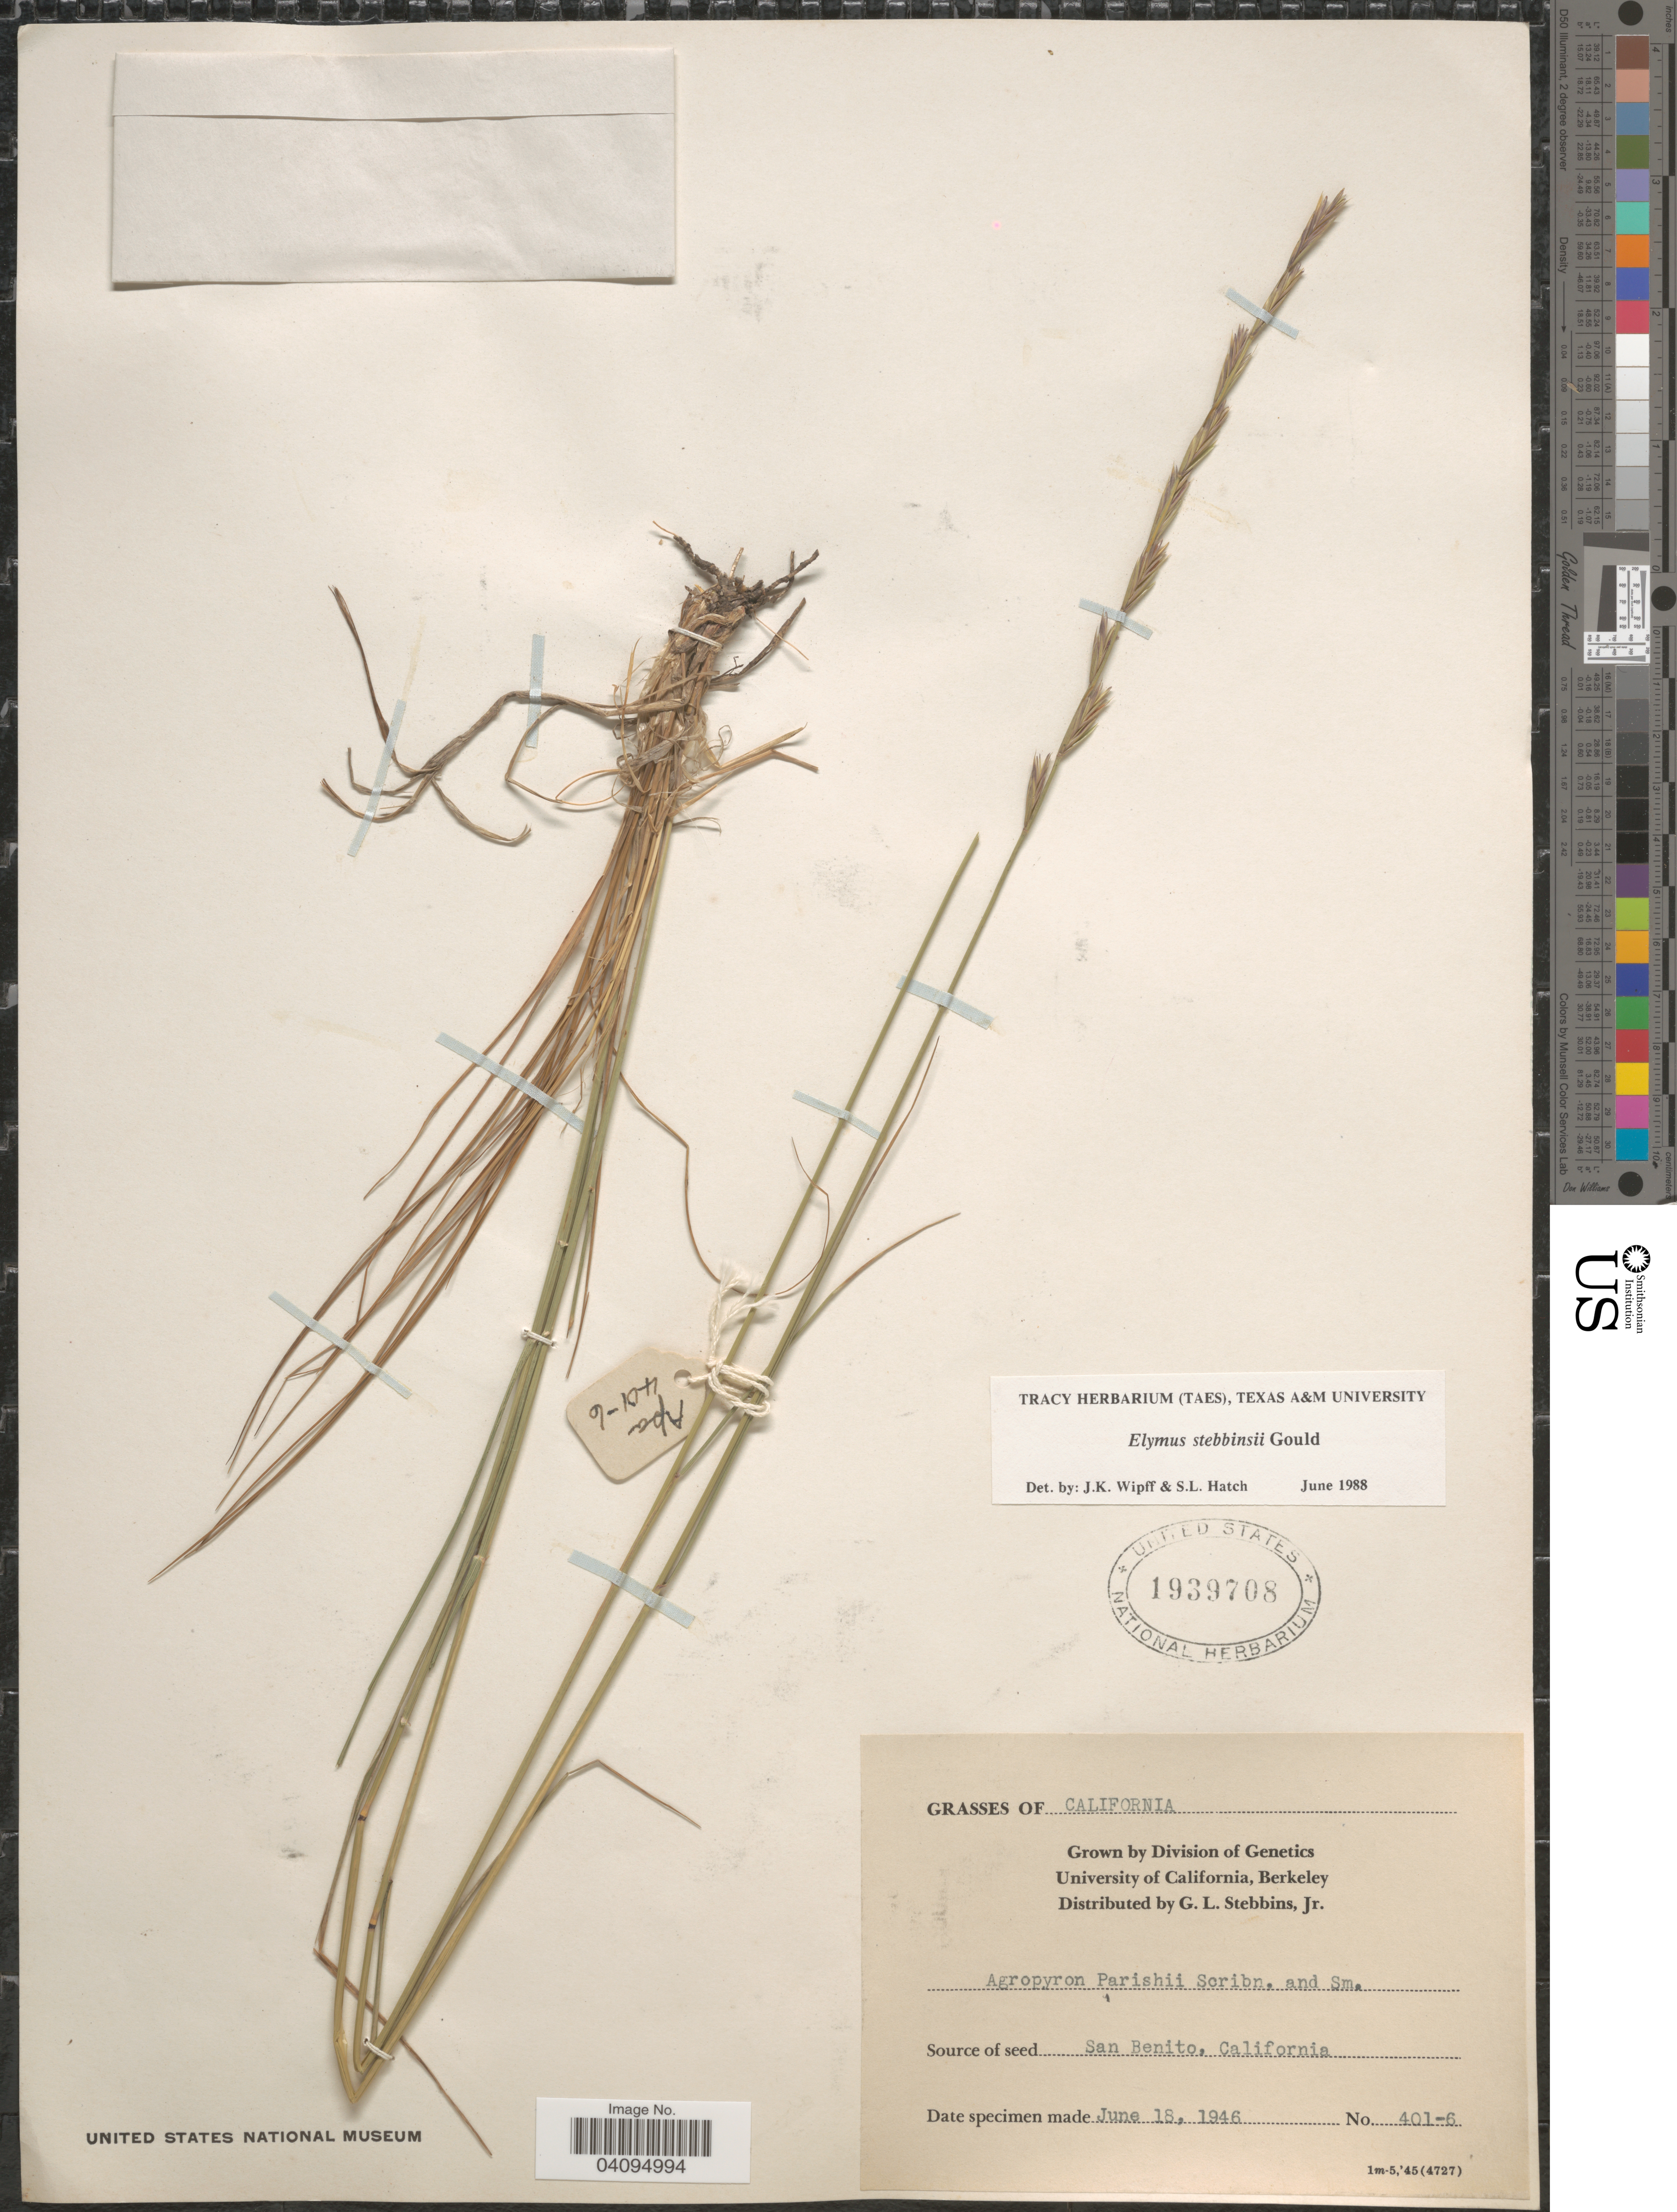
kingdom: Plantae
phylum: Tracheophyta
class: Liliopsida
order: Poales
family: Poaceae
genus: Elymus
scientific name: Elymus stebbinsii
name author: Gould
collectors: G. L. Stebbins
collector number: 401-6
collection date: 1946-06-18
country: United States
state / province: California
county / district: Alameda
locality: University of Berkeley.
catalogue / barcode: US 1939708